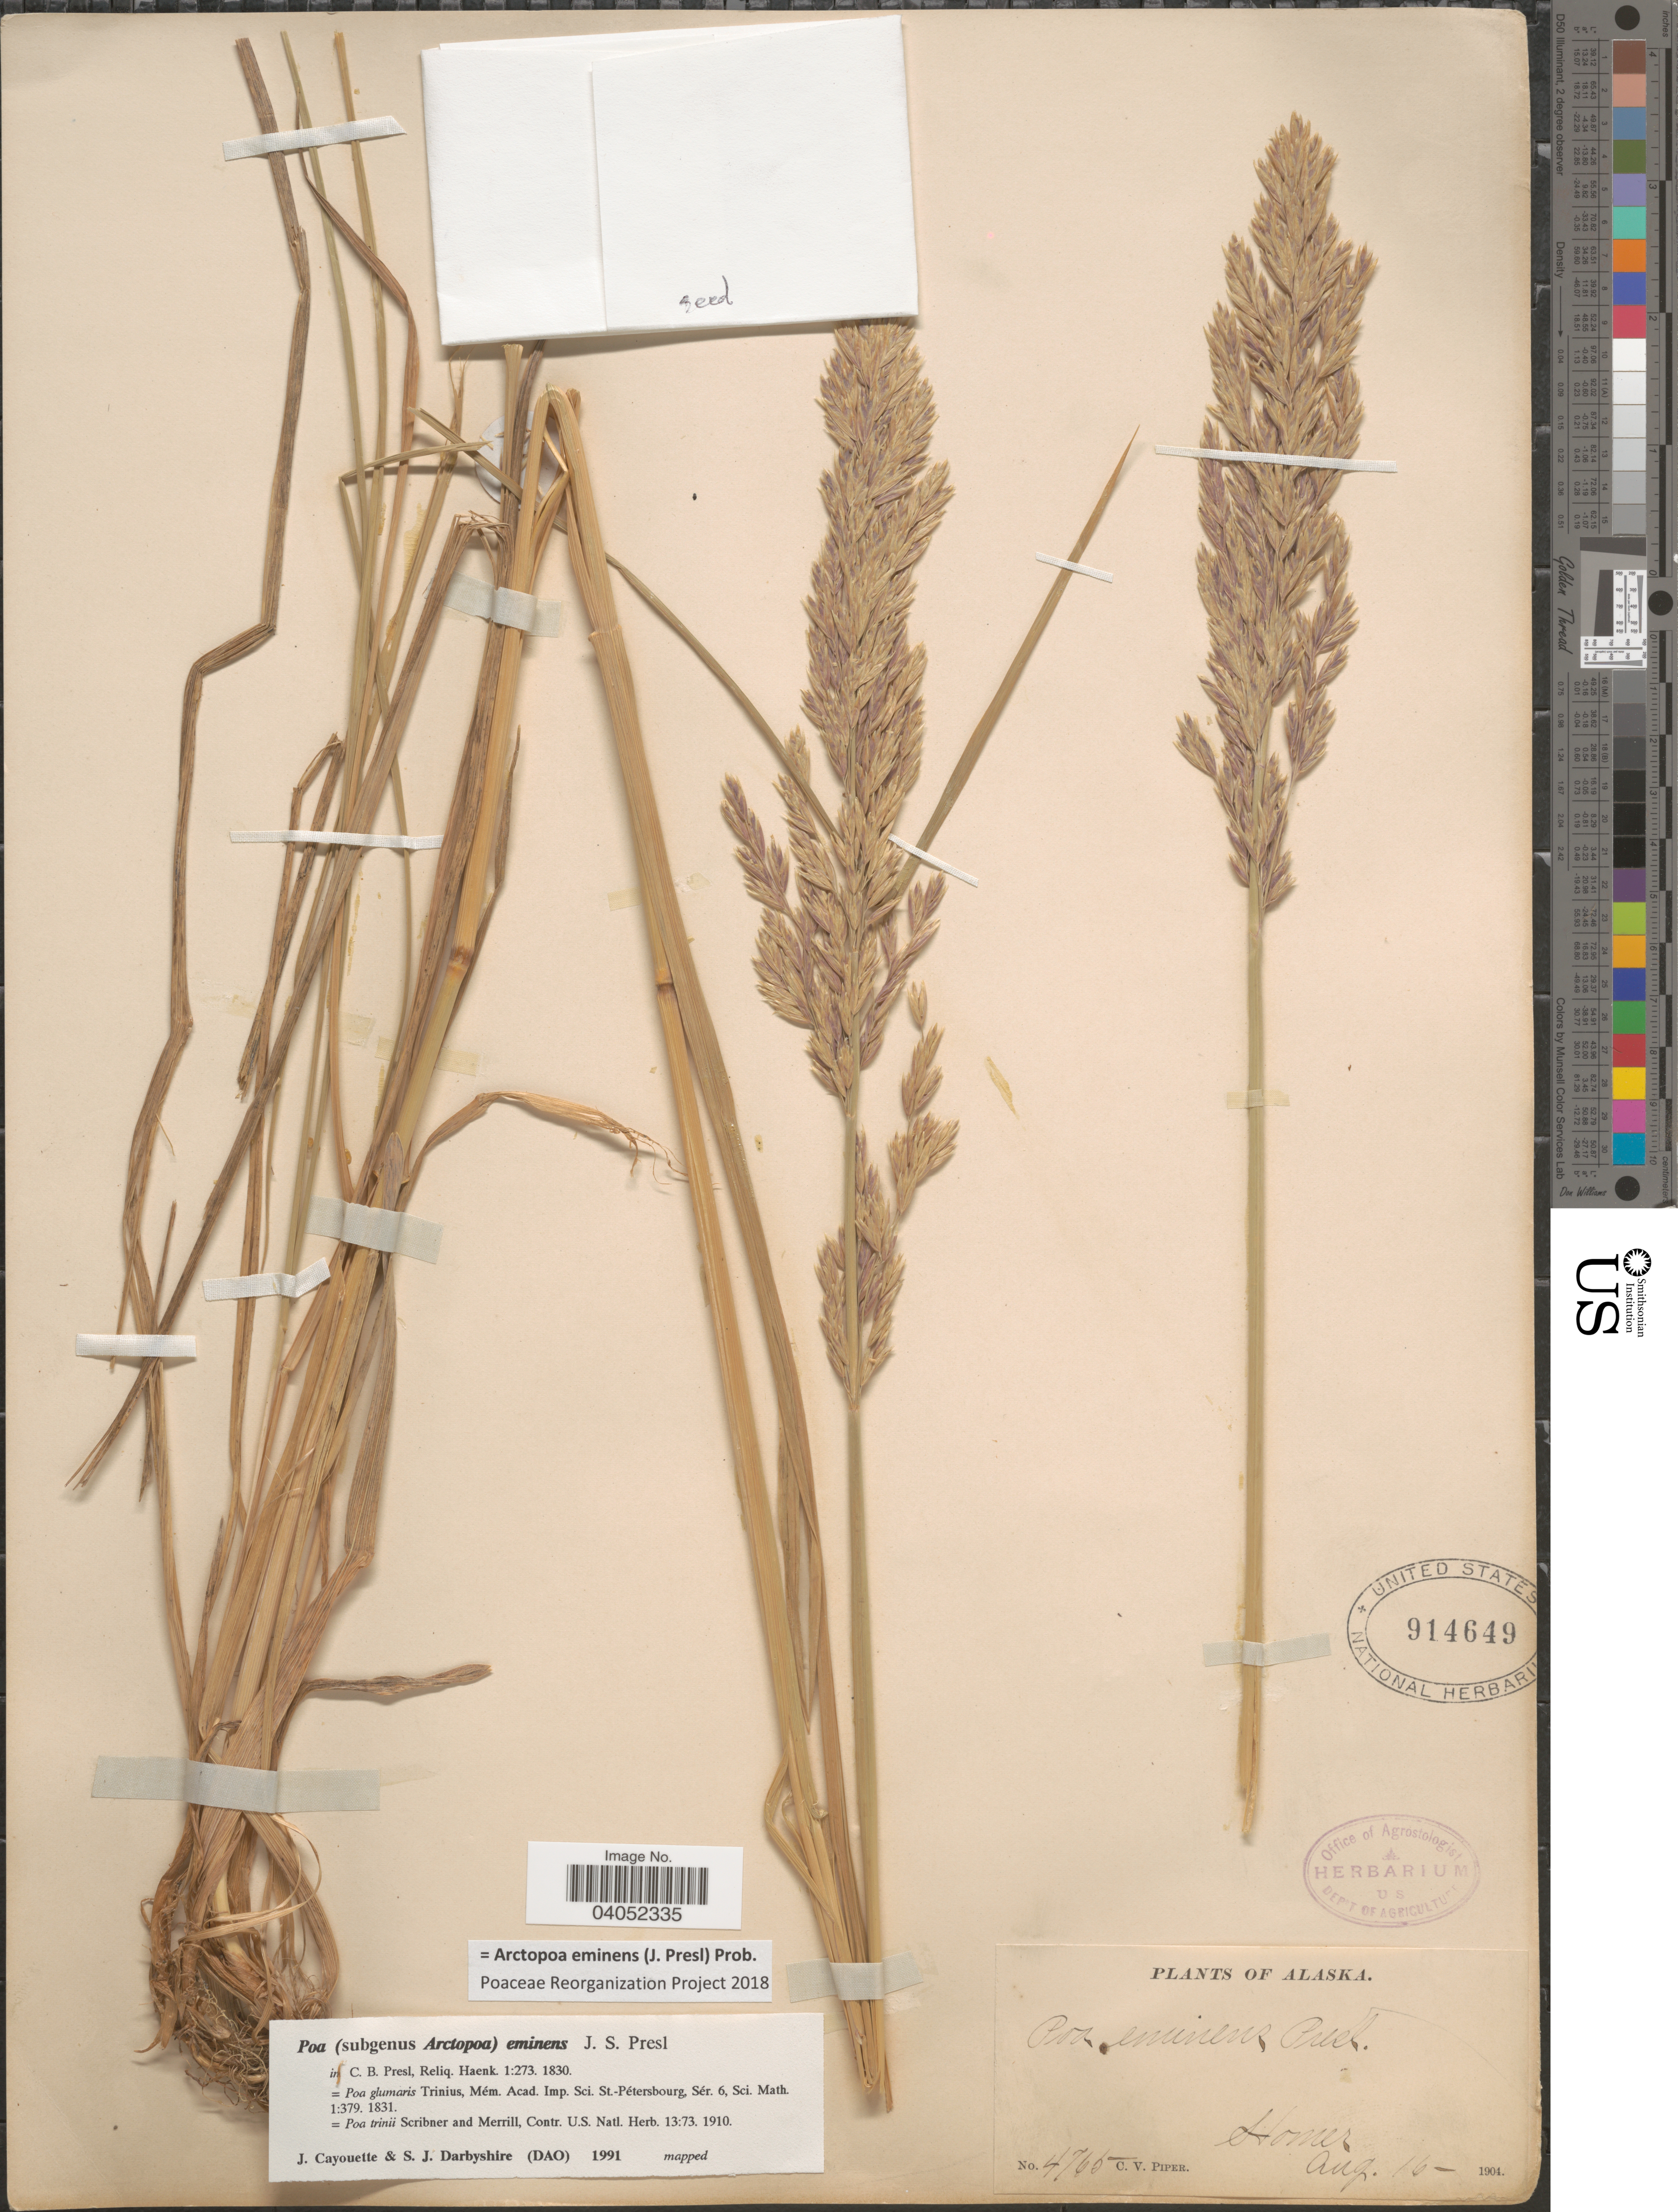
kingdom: Plantae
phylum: Tracheophyta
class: Liliopsida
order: Poales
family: Poaceae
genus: Arctopoa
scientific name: Arctopoa eminens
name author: (J. Presl) Prob.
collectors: C. V. Piper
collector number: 4765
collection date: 1904-08-16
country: United States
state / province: Alaska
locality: Homer.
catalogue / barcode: US 914649